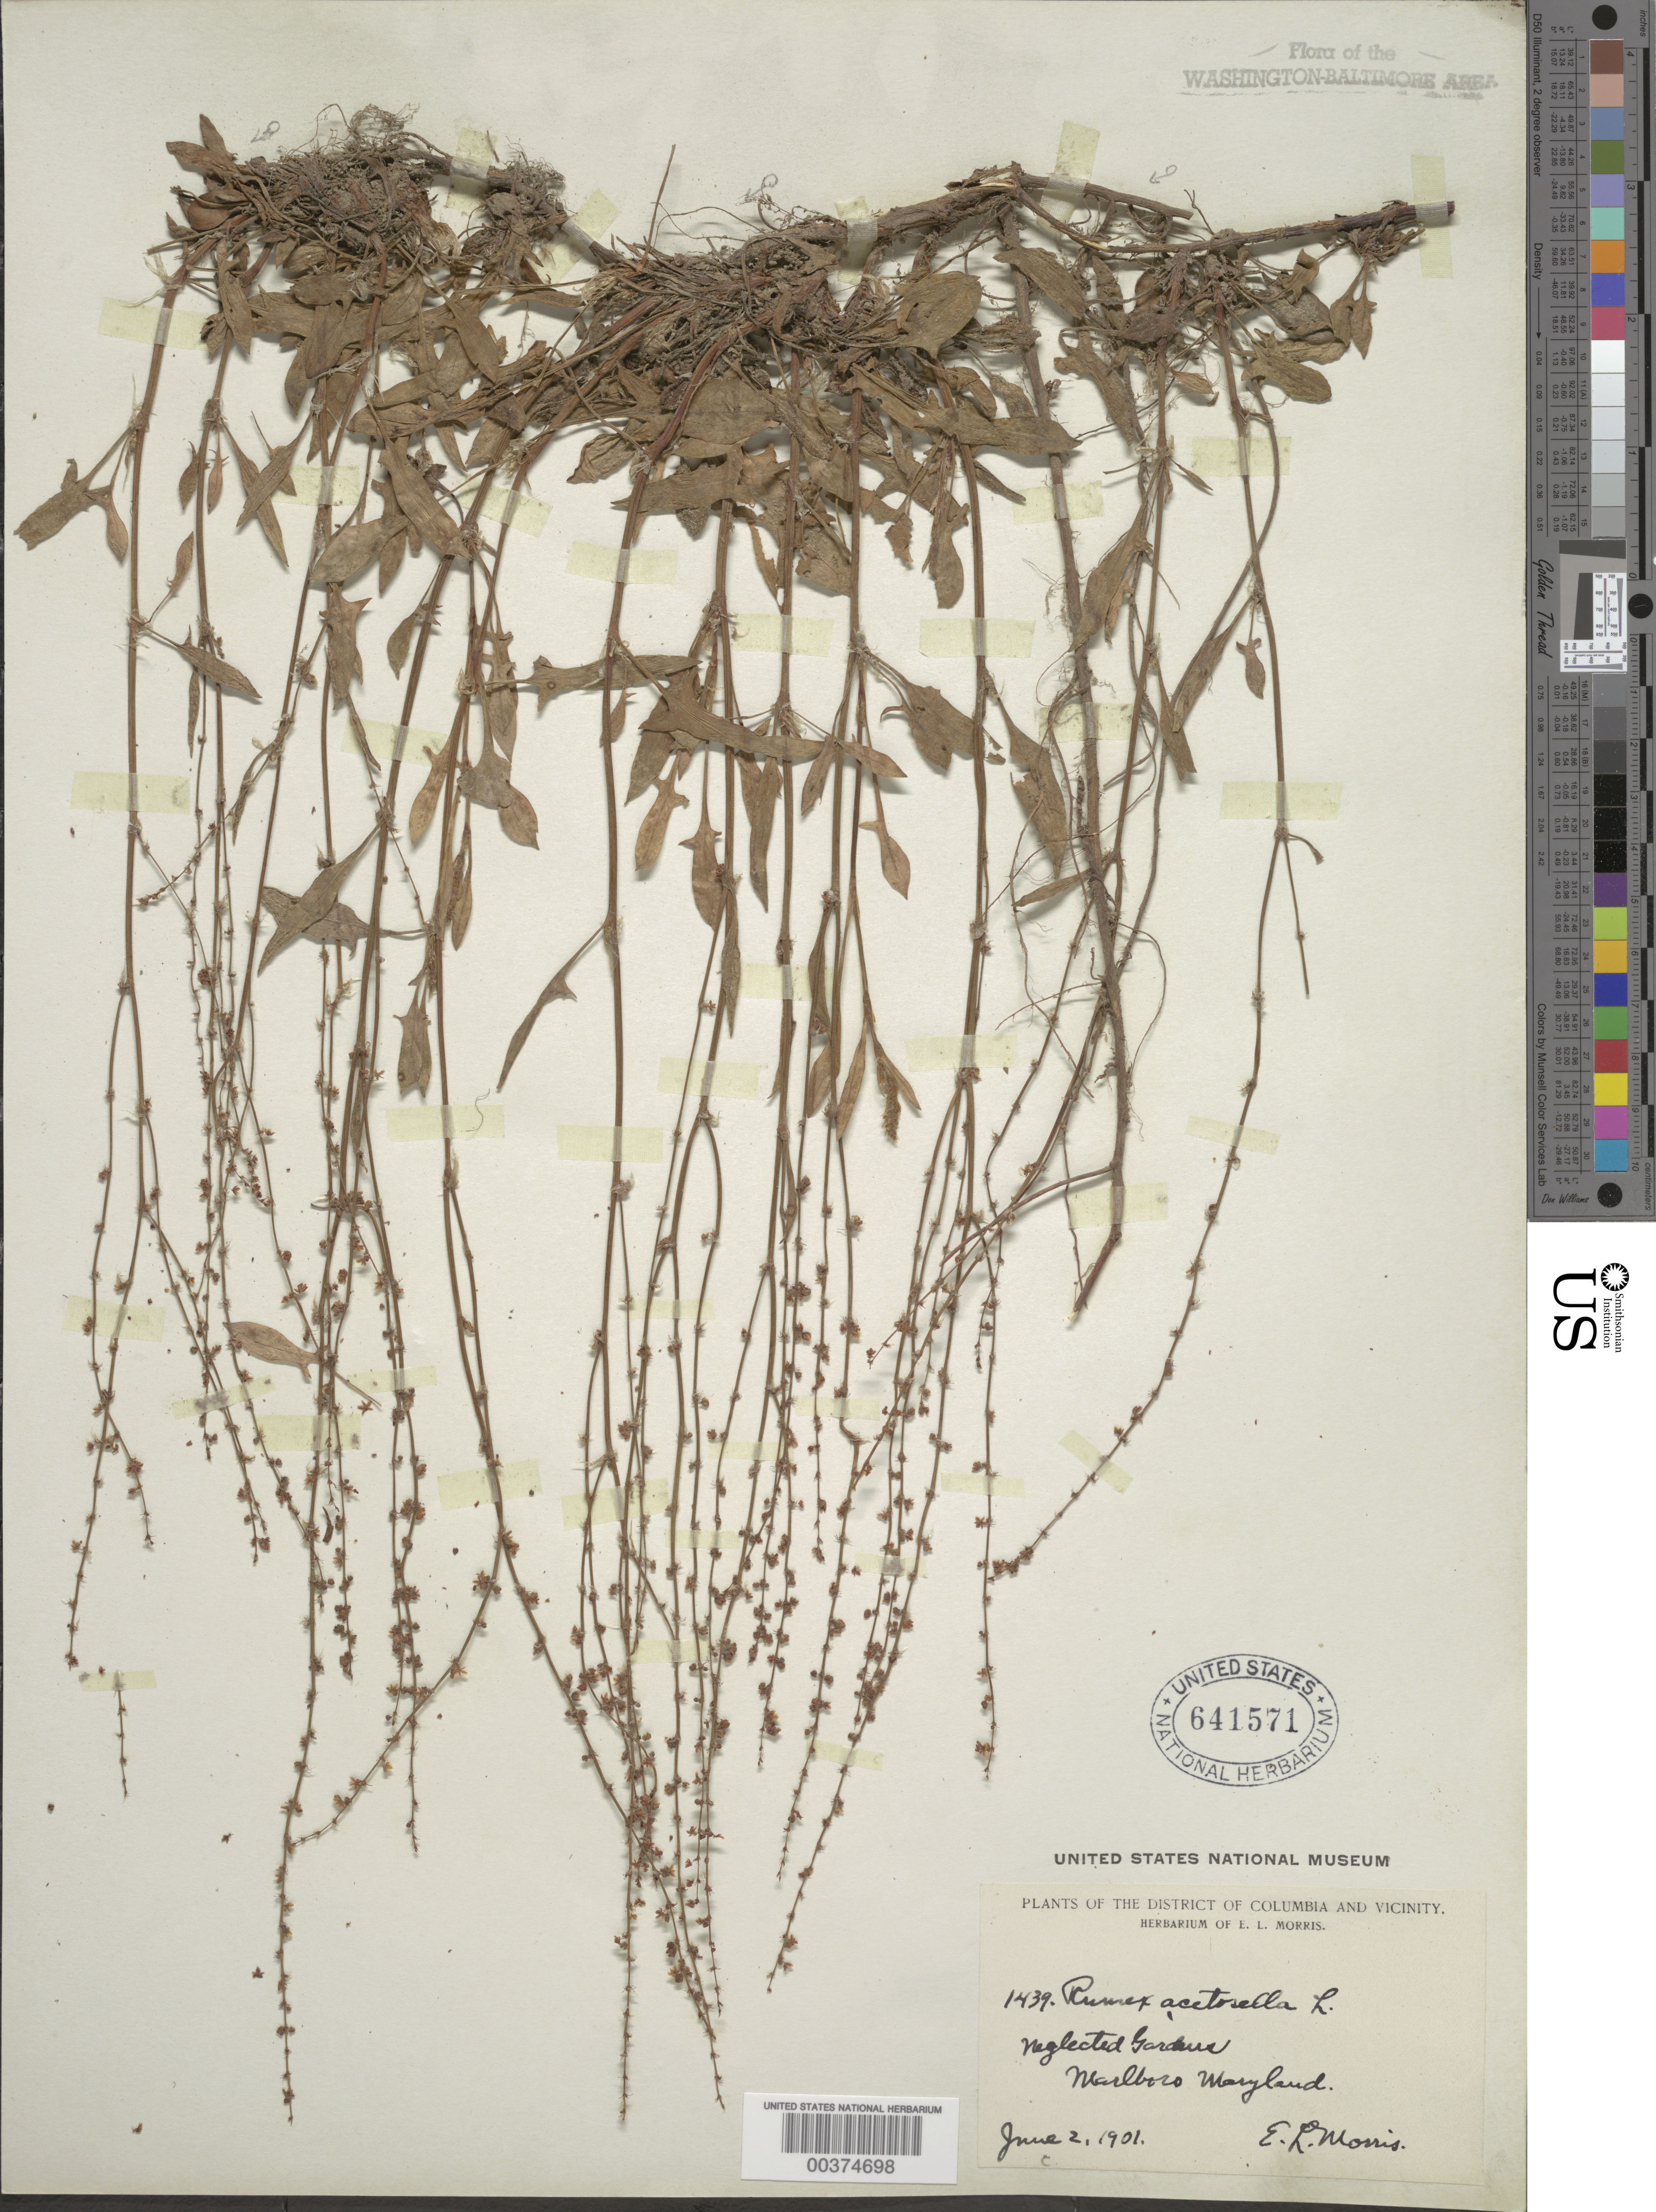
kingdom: Plantae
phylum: Tracheophyta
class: Magnoliopsida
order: Caryophyllales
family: Polygonaceae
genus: Rumex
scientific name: Rumex acetosella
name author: L.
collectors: E. L. Morris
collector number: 1439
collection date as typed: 02 Jun 1901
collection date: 1901-06-02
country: United States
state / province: Maryland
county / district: Prince George's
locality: Marlboro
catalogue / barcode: US 641571